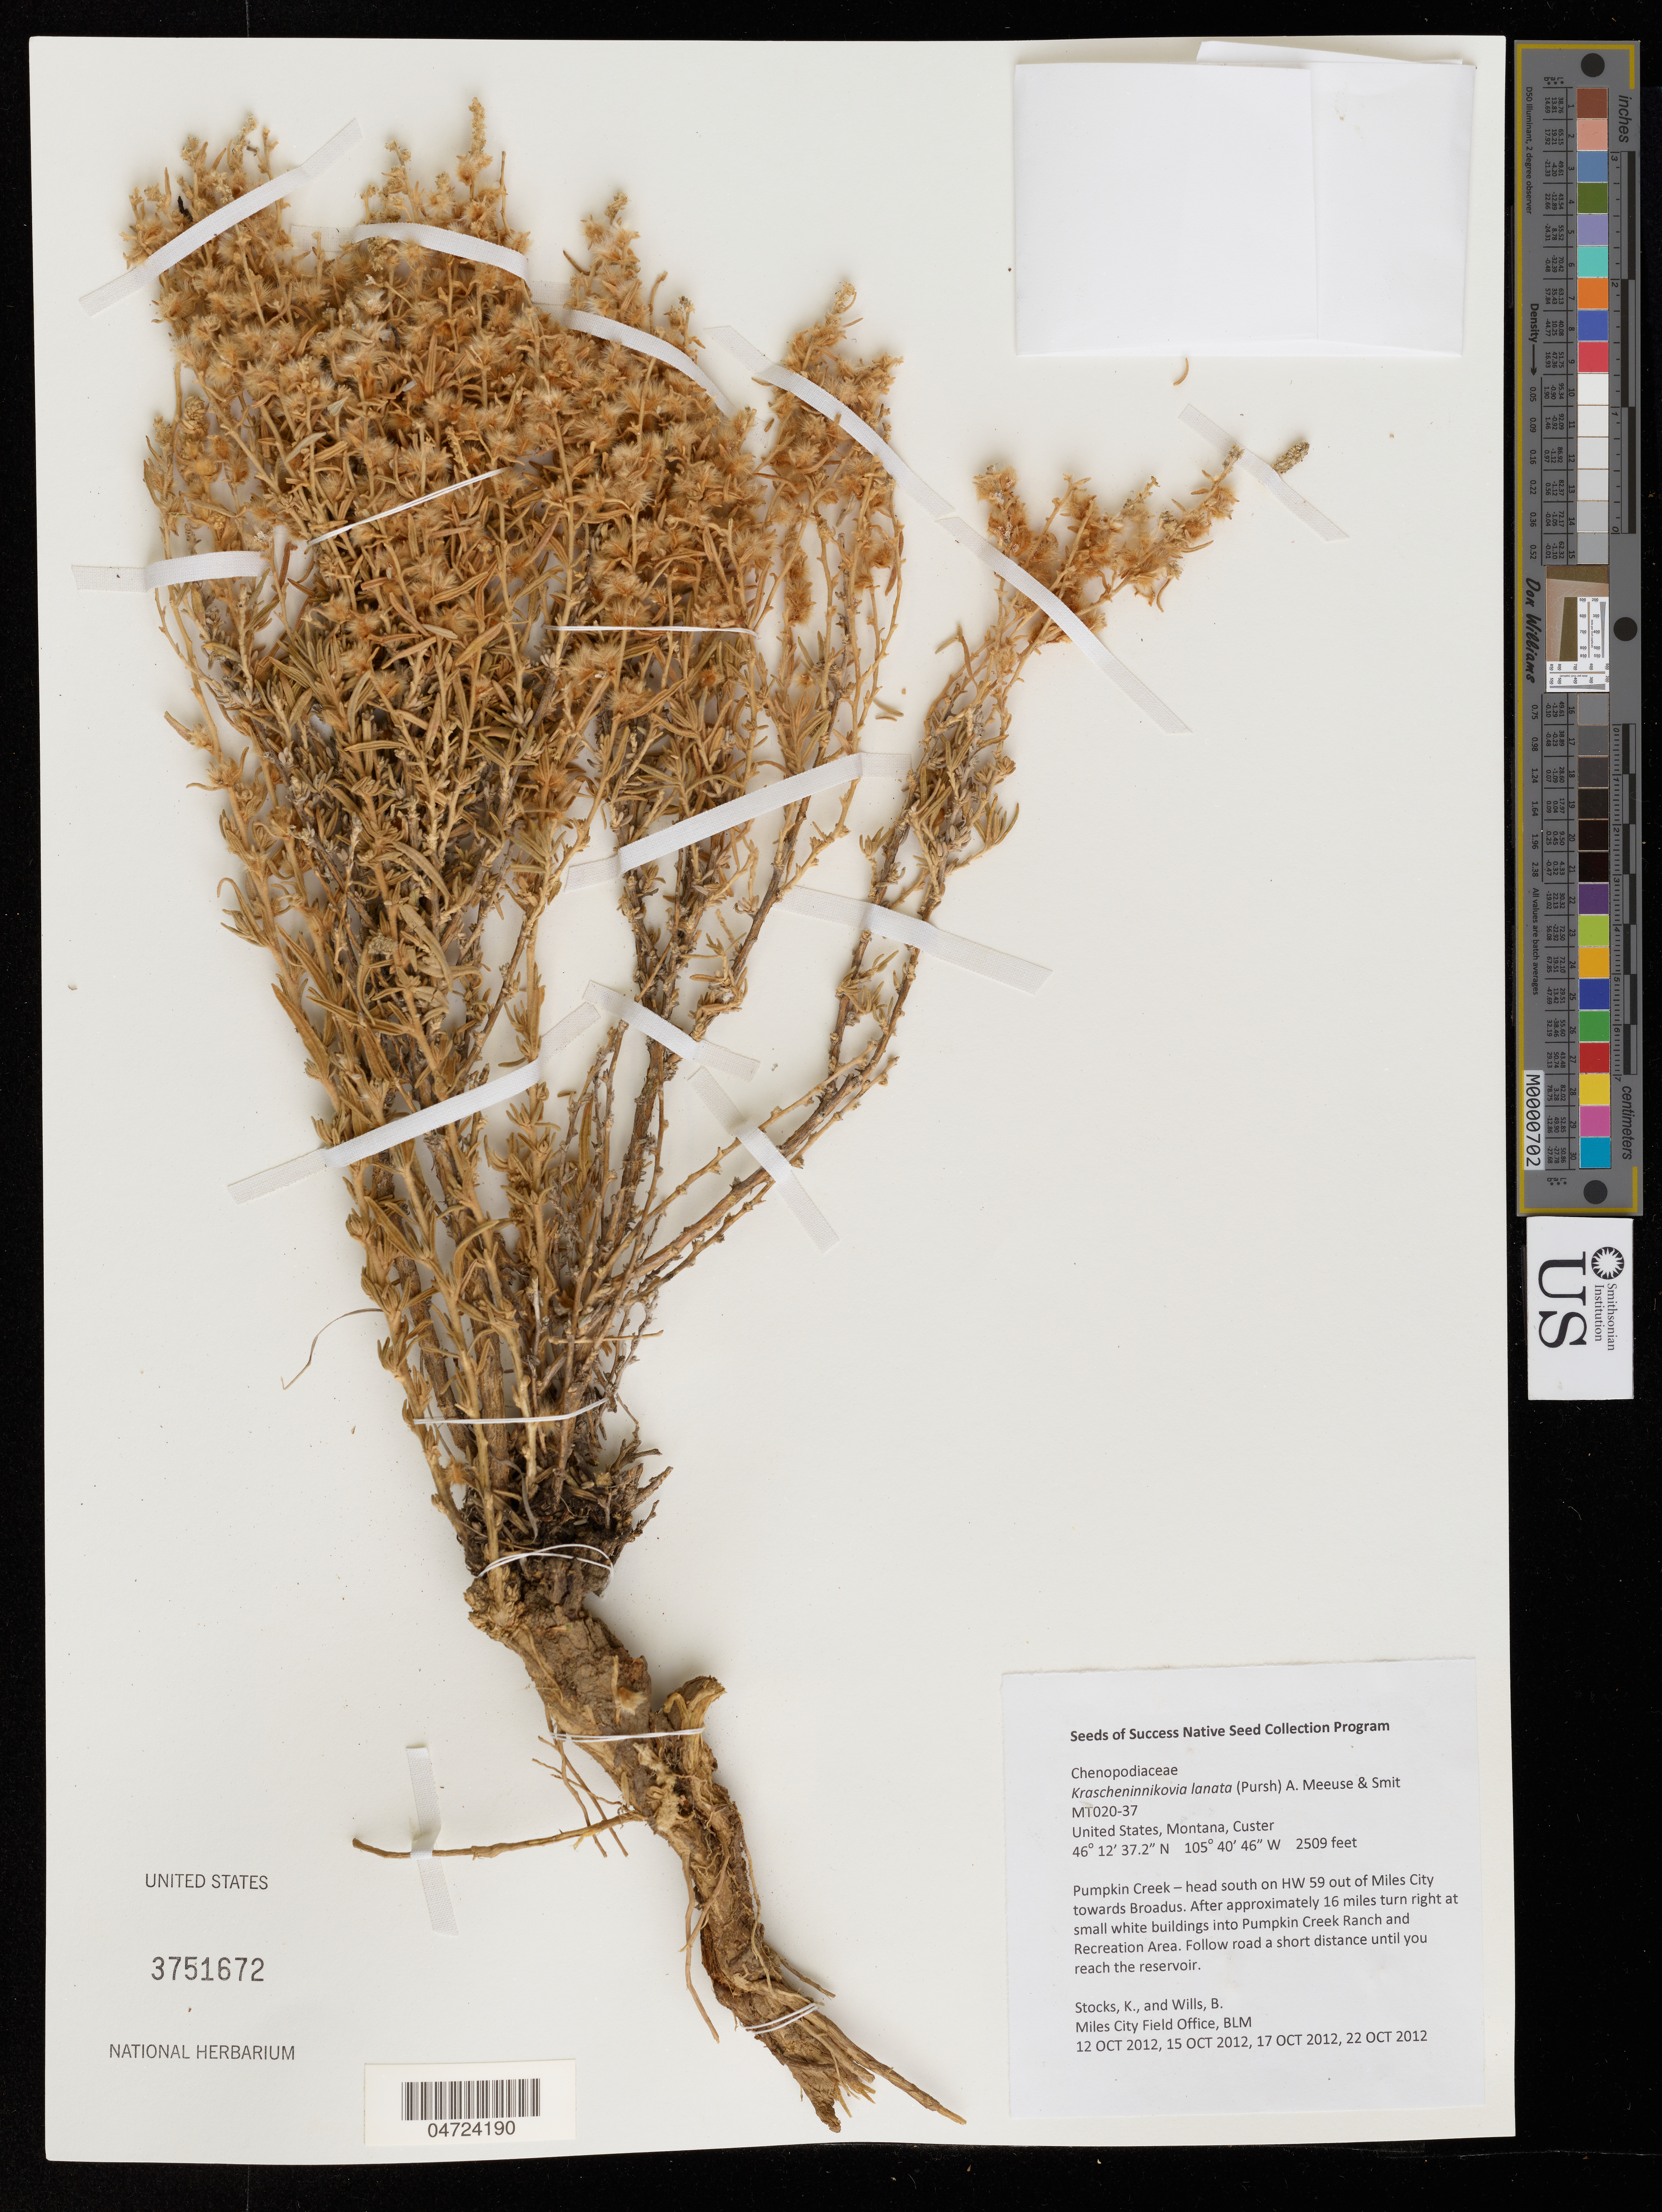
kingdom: Plantae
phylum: Tracheophyta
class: Magnoliopsida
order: Caryophyllales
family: Amaranthaceae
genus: Krascheninnikovia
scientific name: Krascheninnikovia lanata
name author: (Pursh) A. Meeuse & A.Smit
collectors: K. Stocks & B. Wills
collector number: MT020-37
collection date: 2012-10-12/2012-10-22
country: United States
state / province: Montana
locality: Custer. Pumpkin Creek - head south on HW 59 out of Miles City towards Broadus. After approximately 16 miles turn right at small white buildings into Pumpkin Creek Ranch and Recreation Area. Follow road a short distance until you reach the reservoir.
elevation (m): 765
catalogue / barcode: US 3751672